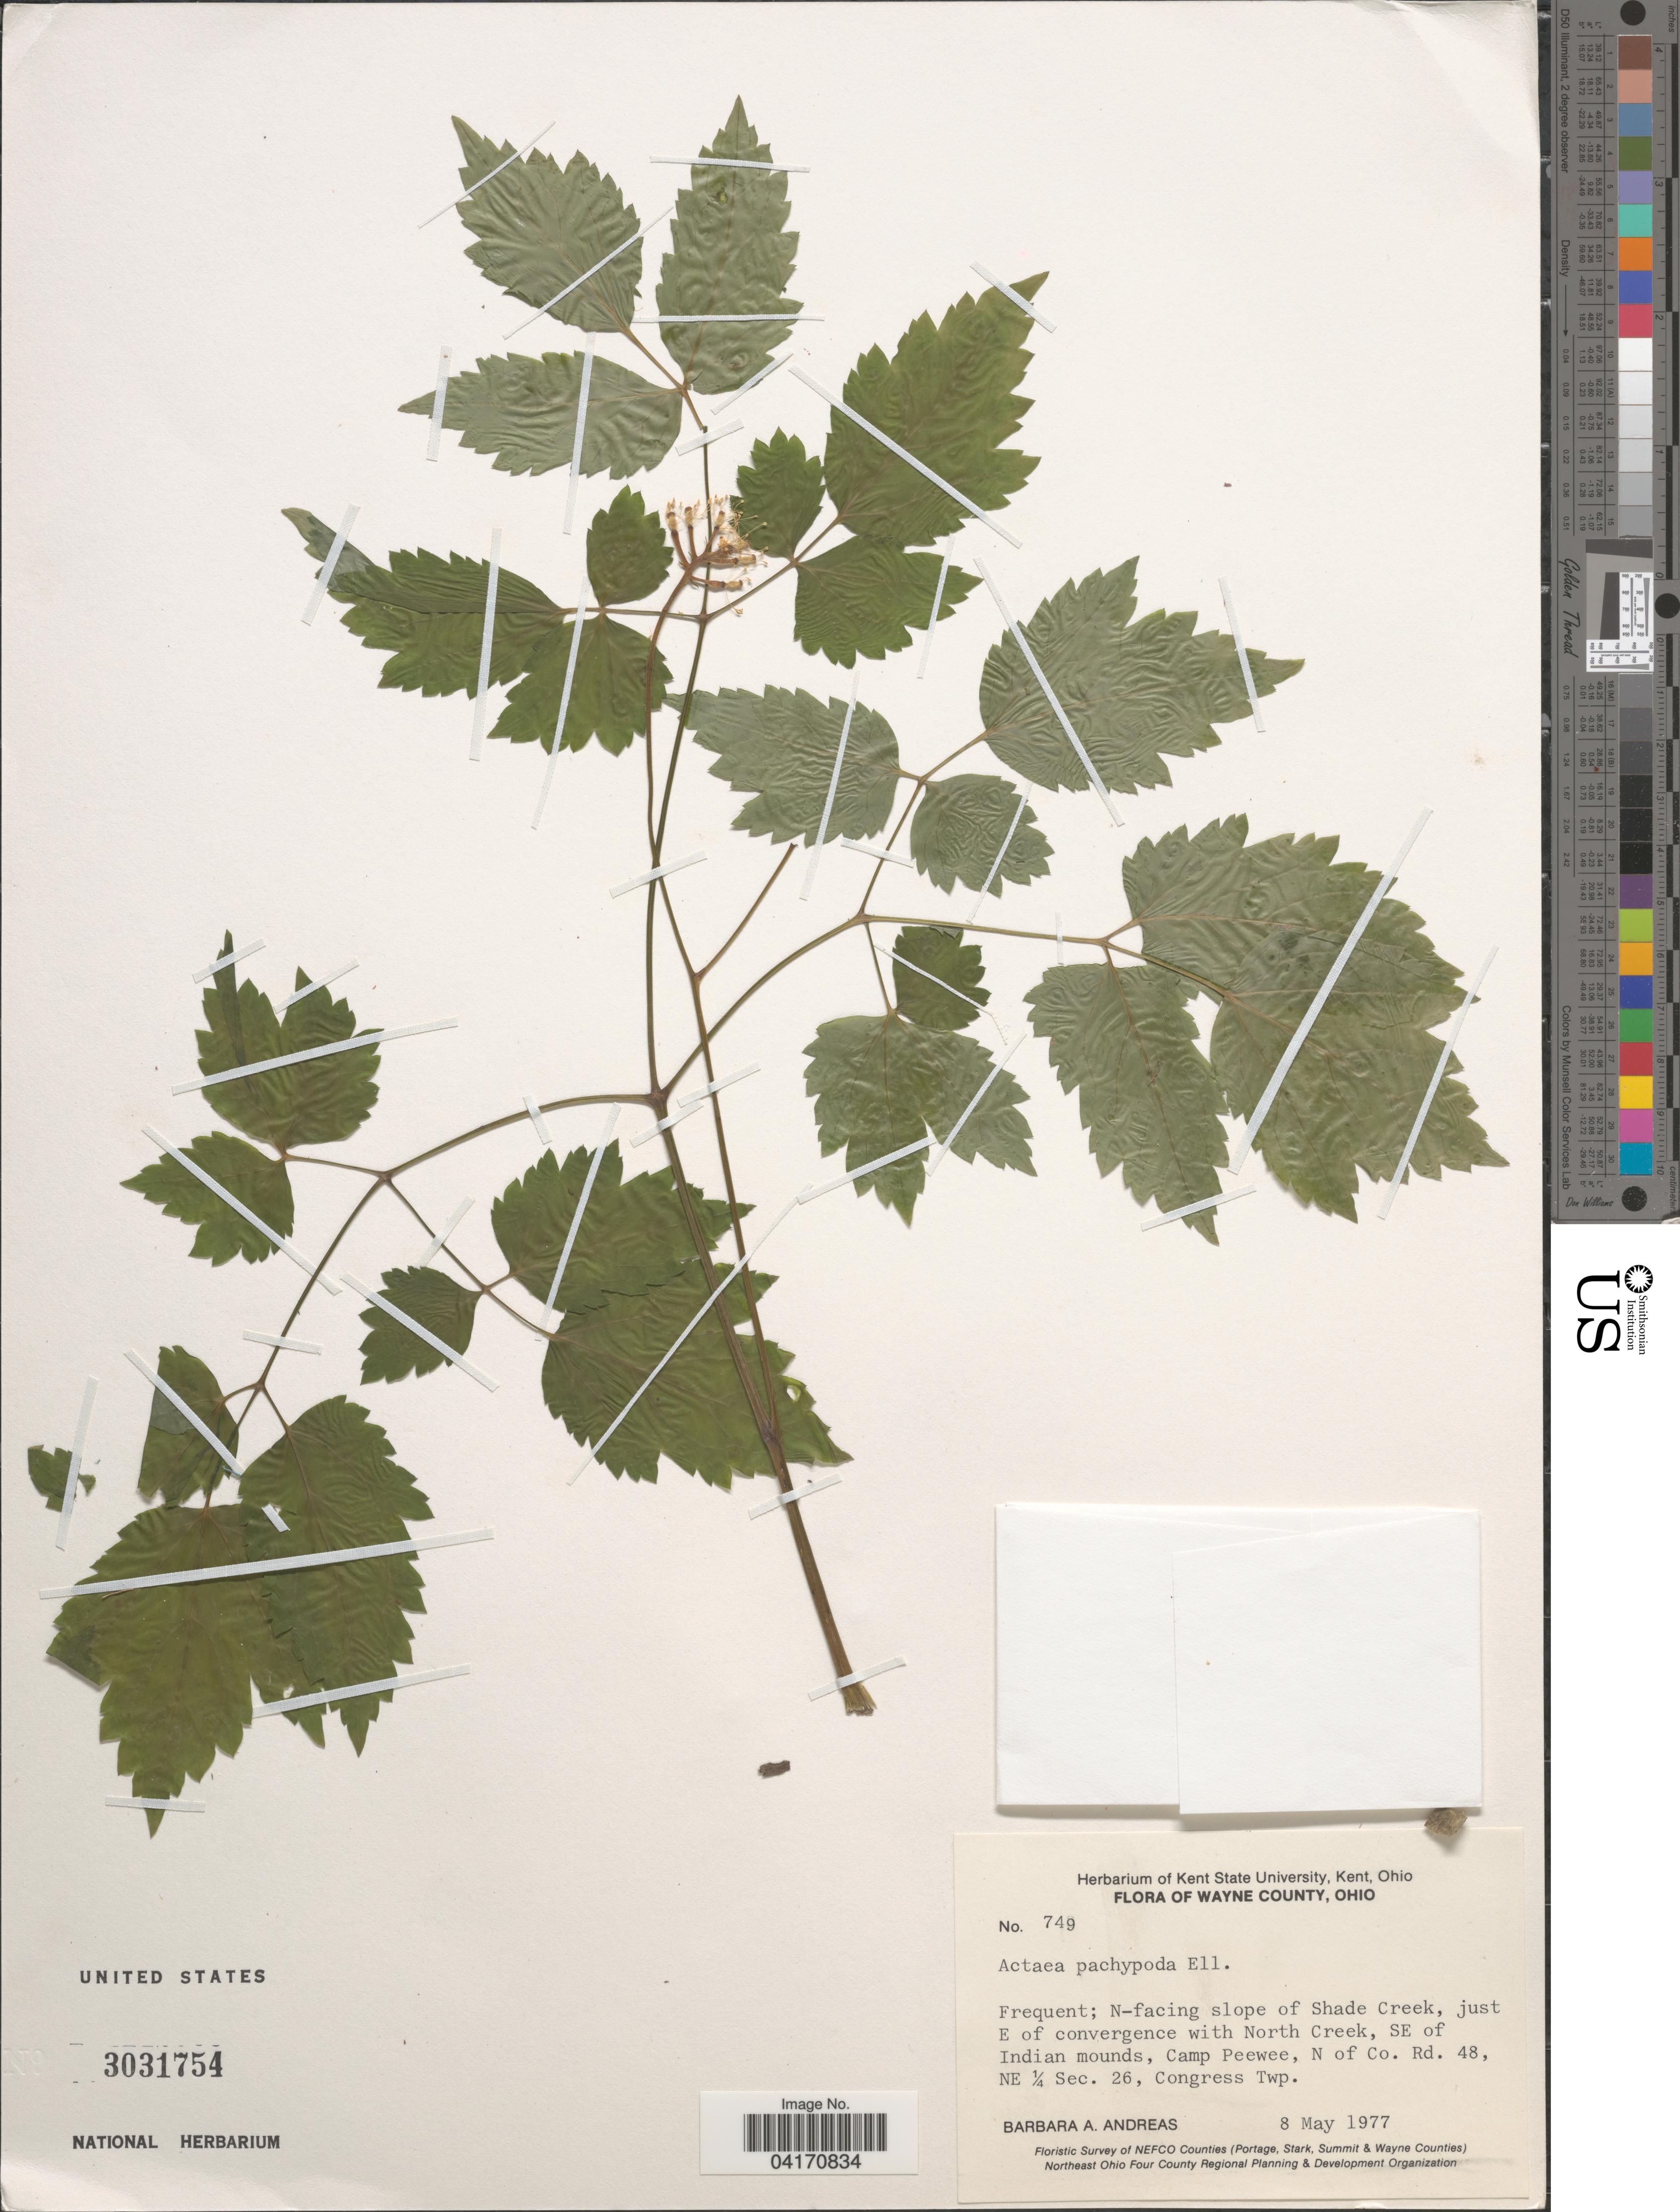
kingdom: Plantae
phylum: Tracheophyta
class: Magnoliopsida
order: Ranunculales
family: Ranunculaceae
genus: Actaea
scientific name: Actaea pachypoda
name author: Elliott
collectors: B. A. Andreas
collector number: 749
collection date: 1977-05-08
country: United States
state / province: Ohio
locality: Wayne County. N-facing slope of Shade Creek, just E of convergence with North Creek, SE of Indian mounds, Camp Peewee, N of Co. Rd. 48, NE ¼ Sec. 26, Congress Twp.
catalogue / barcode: US 3031754